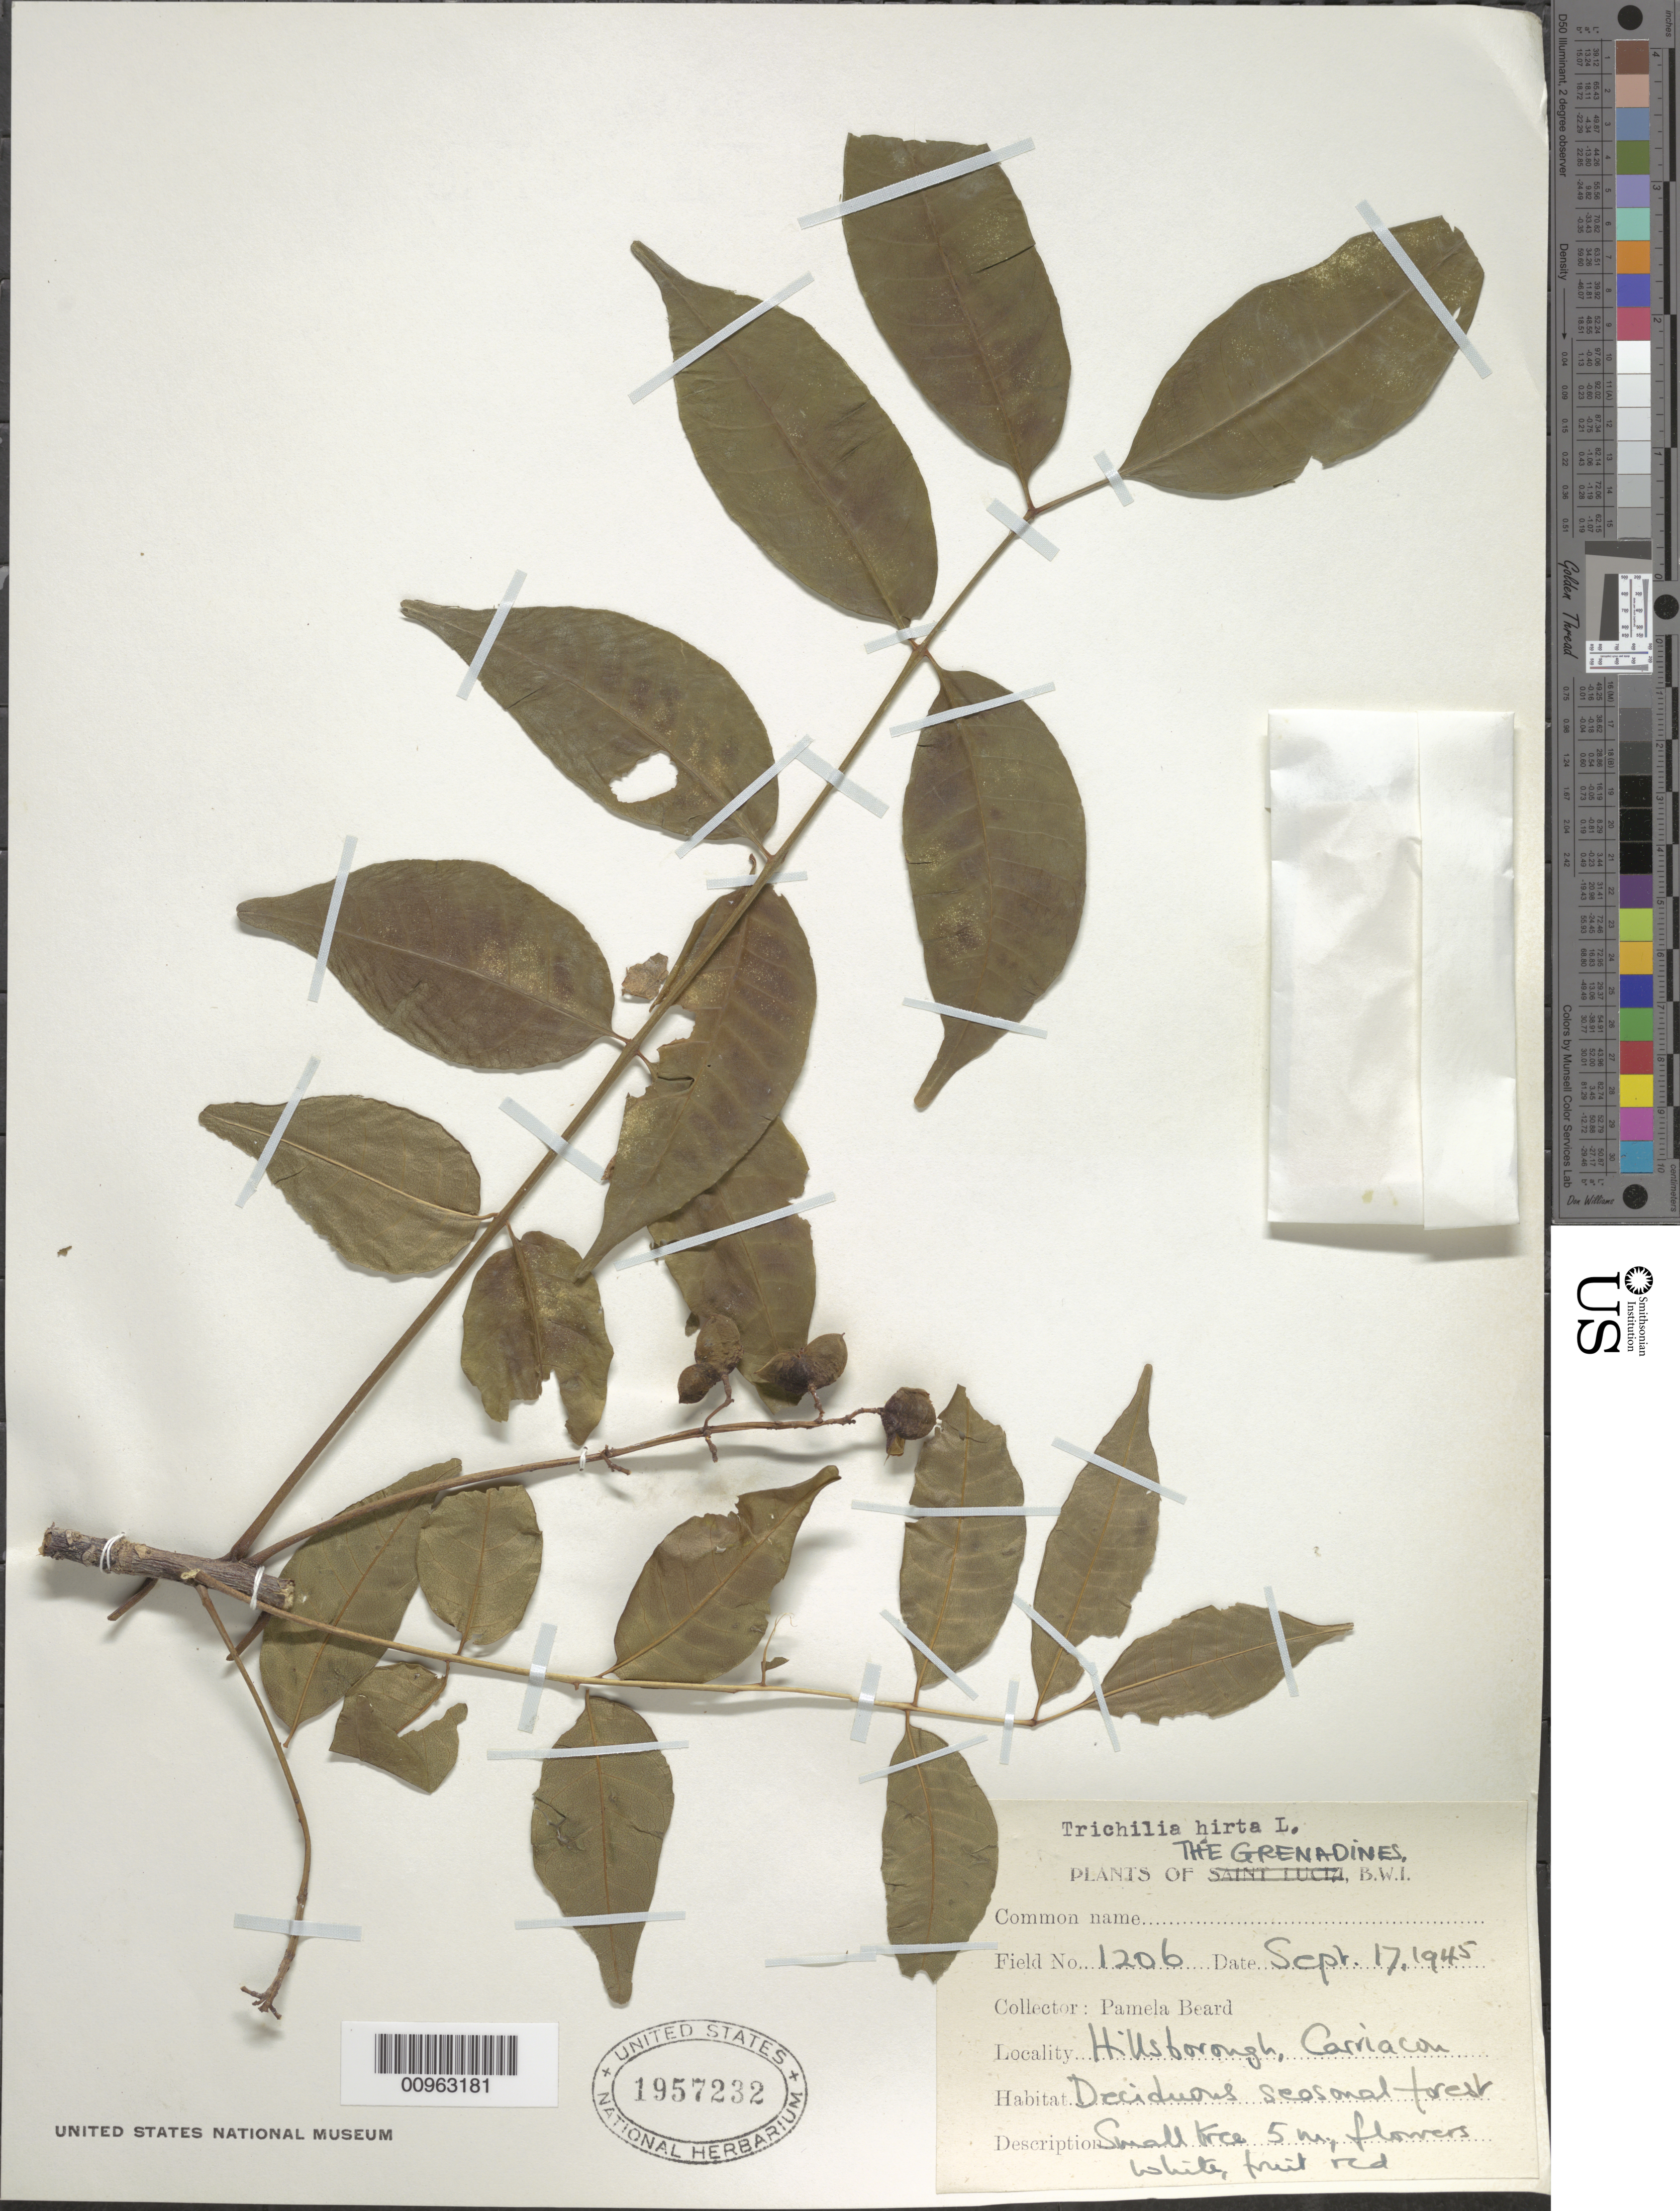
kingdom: Plantae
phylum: Tracheophyta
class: Magnoliopsida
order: Sapindales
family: Meliaceae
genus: Trichilia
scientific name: Trichilia hirta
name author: L.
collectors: P. Beard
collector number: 1206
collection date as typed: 17 Sep 1945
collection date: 1945-09-17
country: St. Vincent - Grenadines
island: Grenadines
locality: Hillsborough, Carriacou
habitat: Deciduous seasonal forest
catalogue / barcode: US 1957232